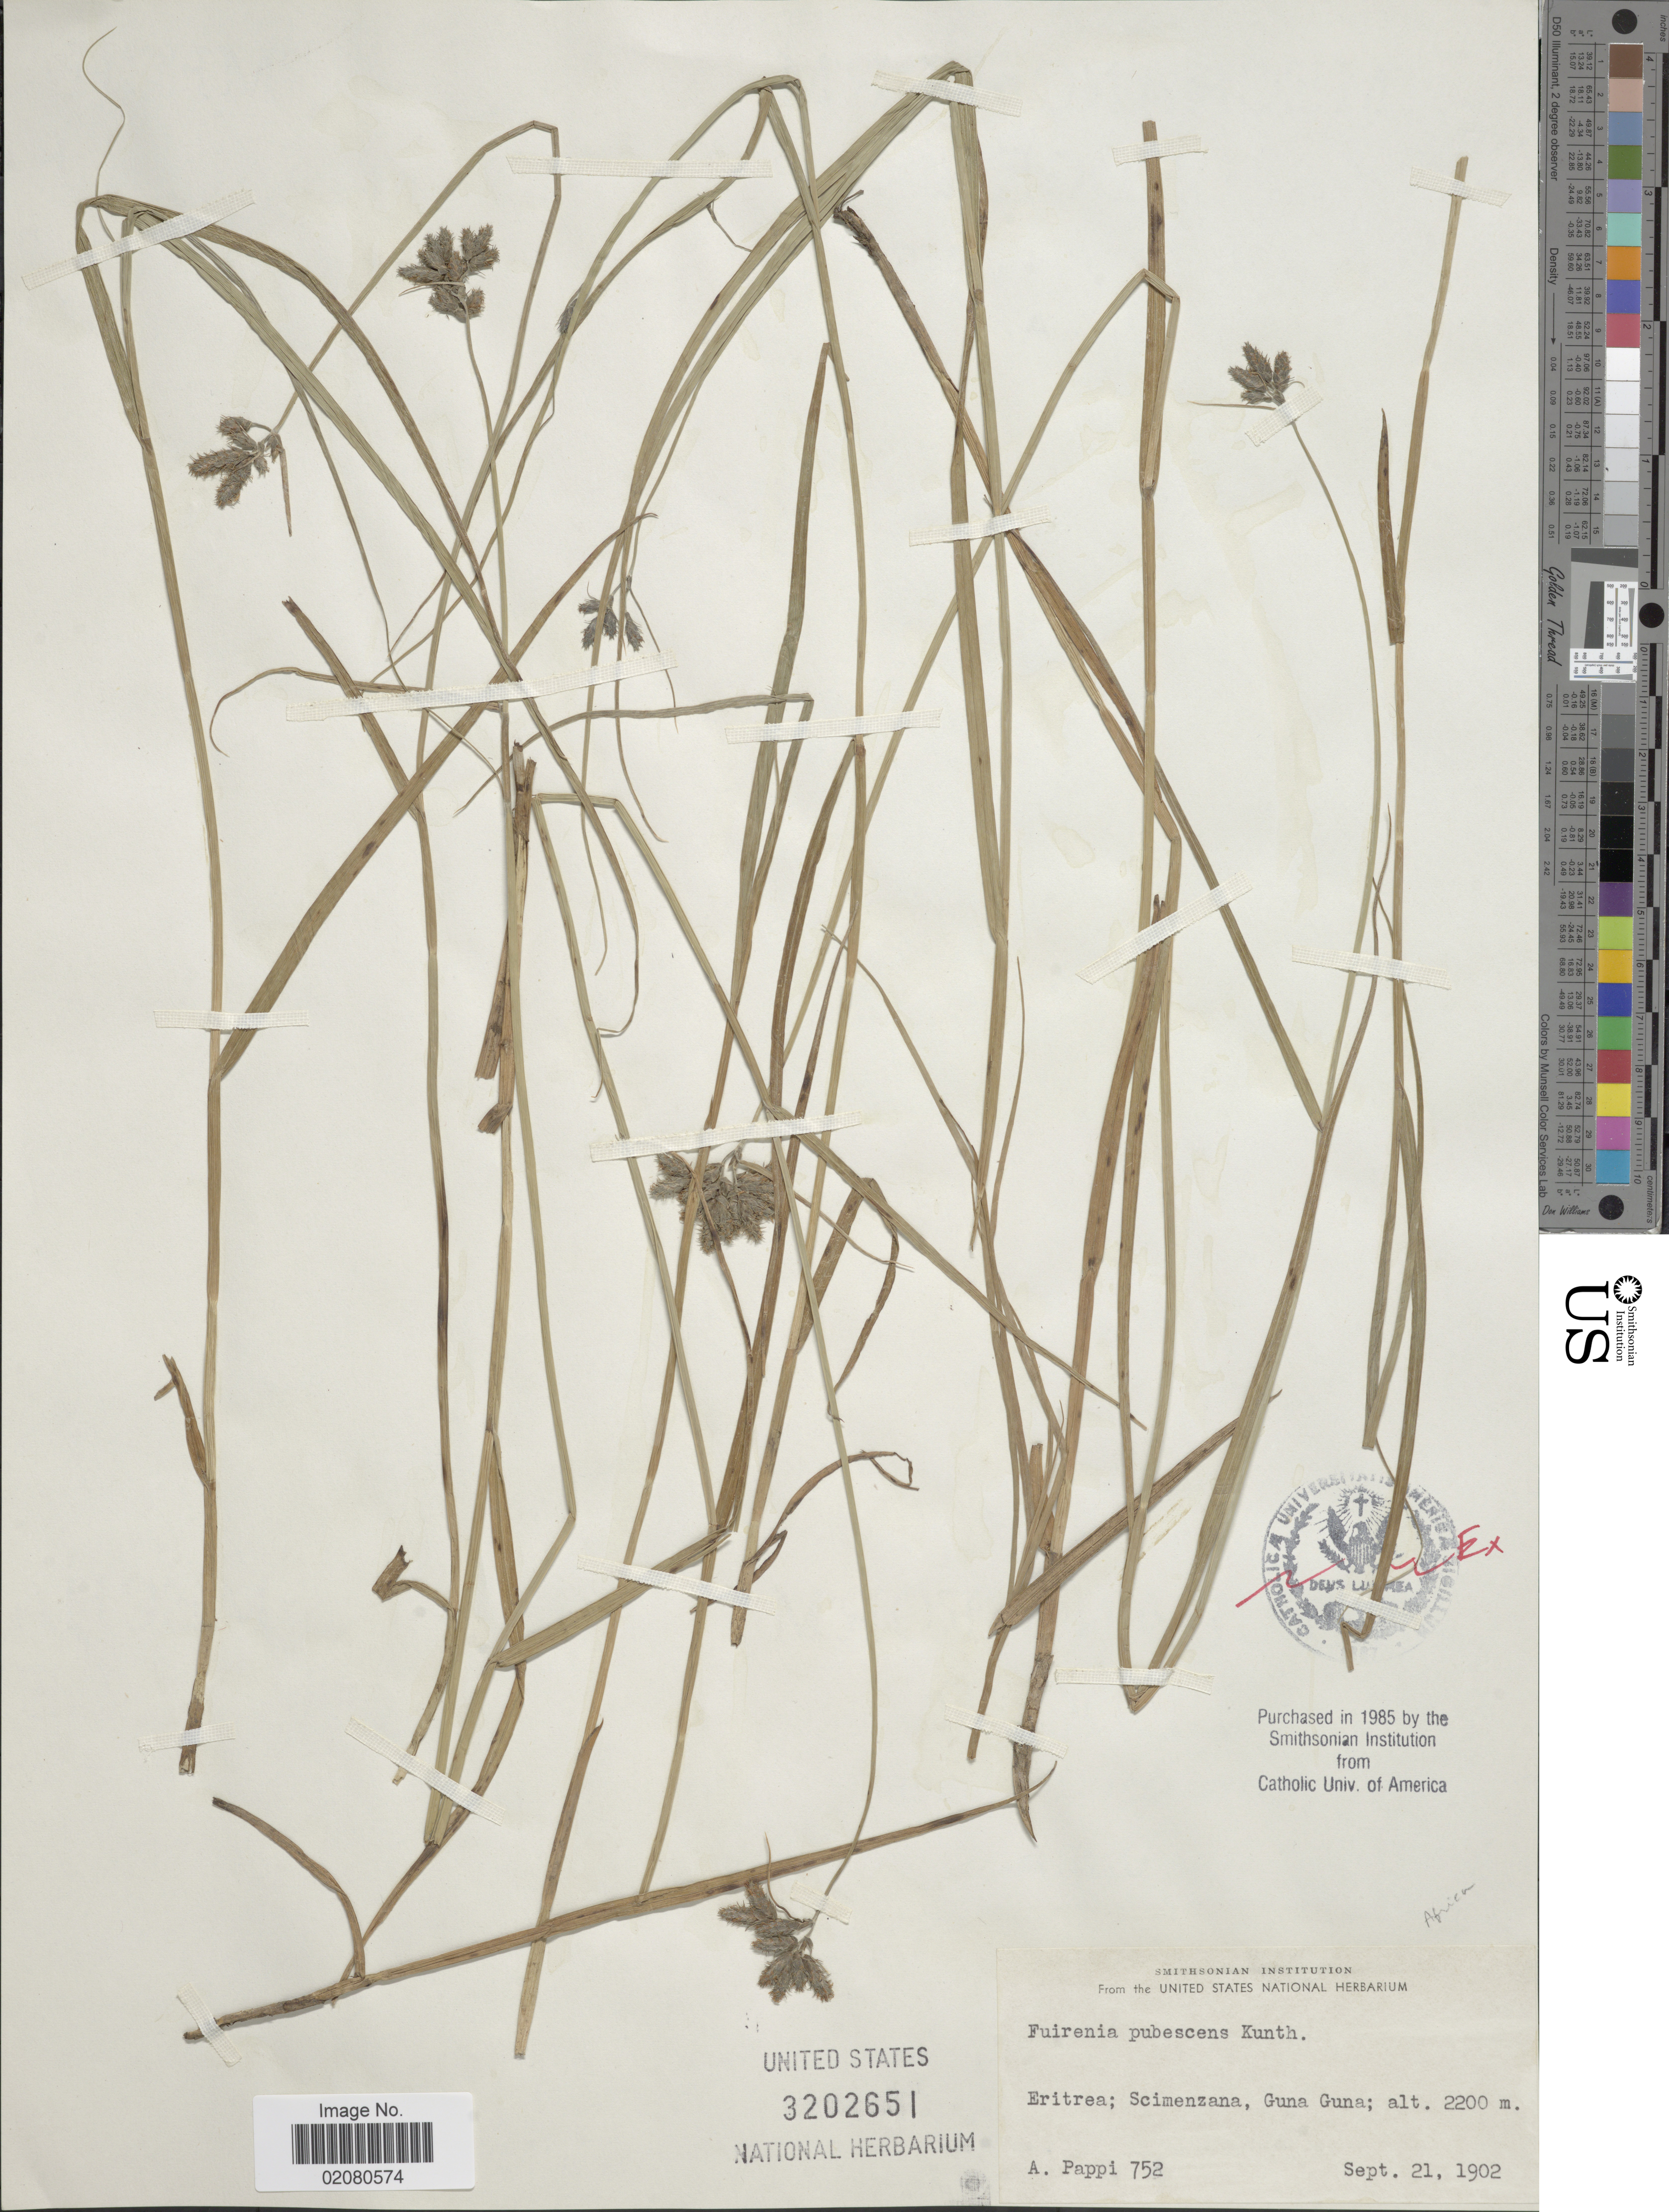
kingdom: Plantae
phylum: Tracheophyta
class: Liliopsida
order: Poales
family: Cyperaceae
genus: Fuirena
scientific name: Fuirena pubescens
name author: (Poir.) Kunth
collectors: A. Pappi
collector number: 752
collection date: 1902-09-21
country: Eritrea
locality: Eritrea; Scimenzana, Guna Guna.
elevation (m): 2200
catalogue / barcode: US 3202651